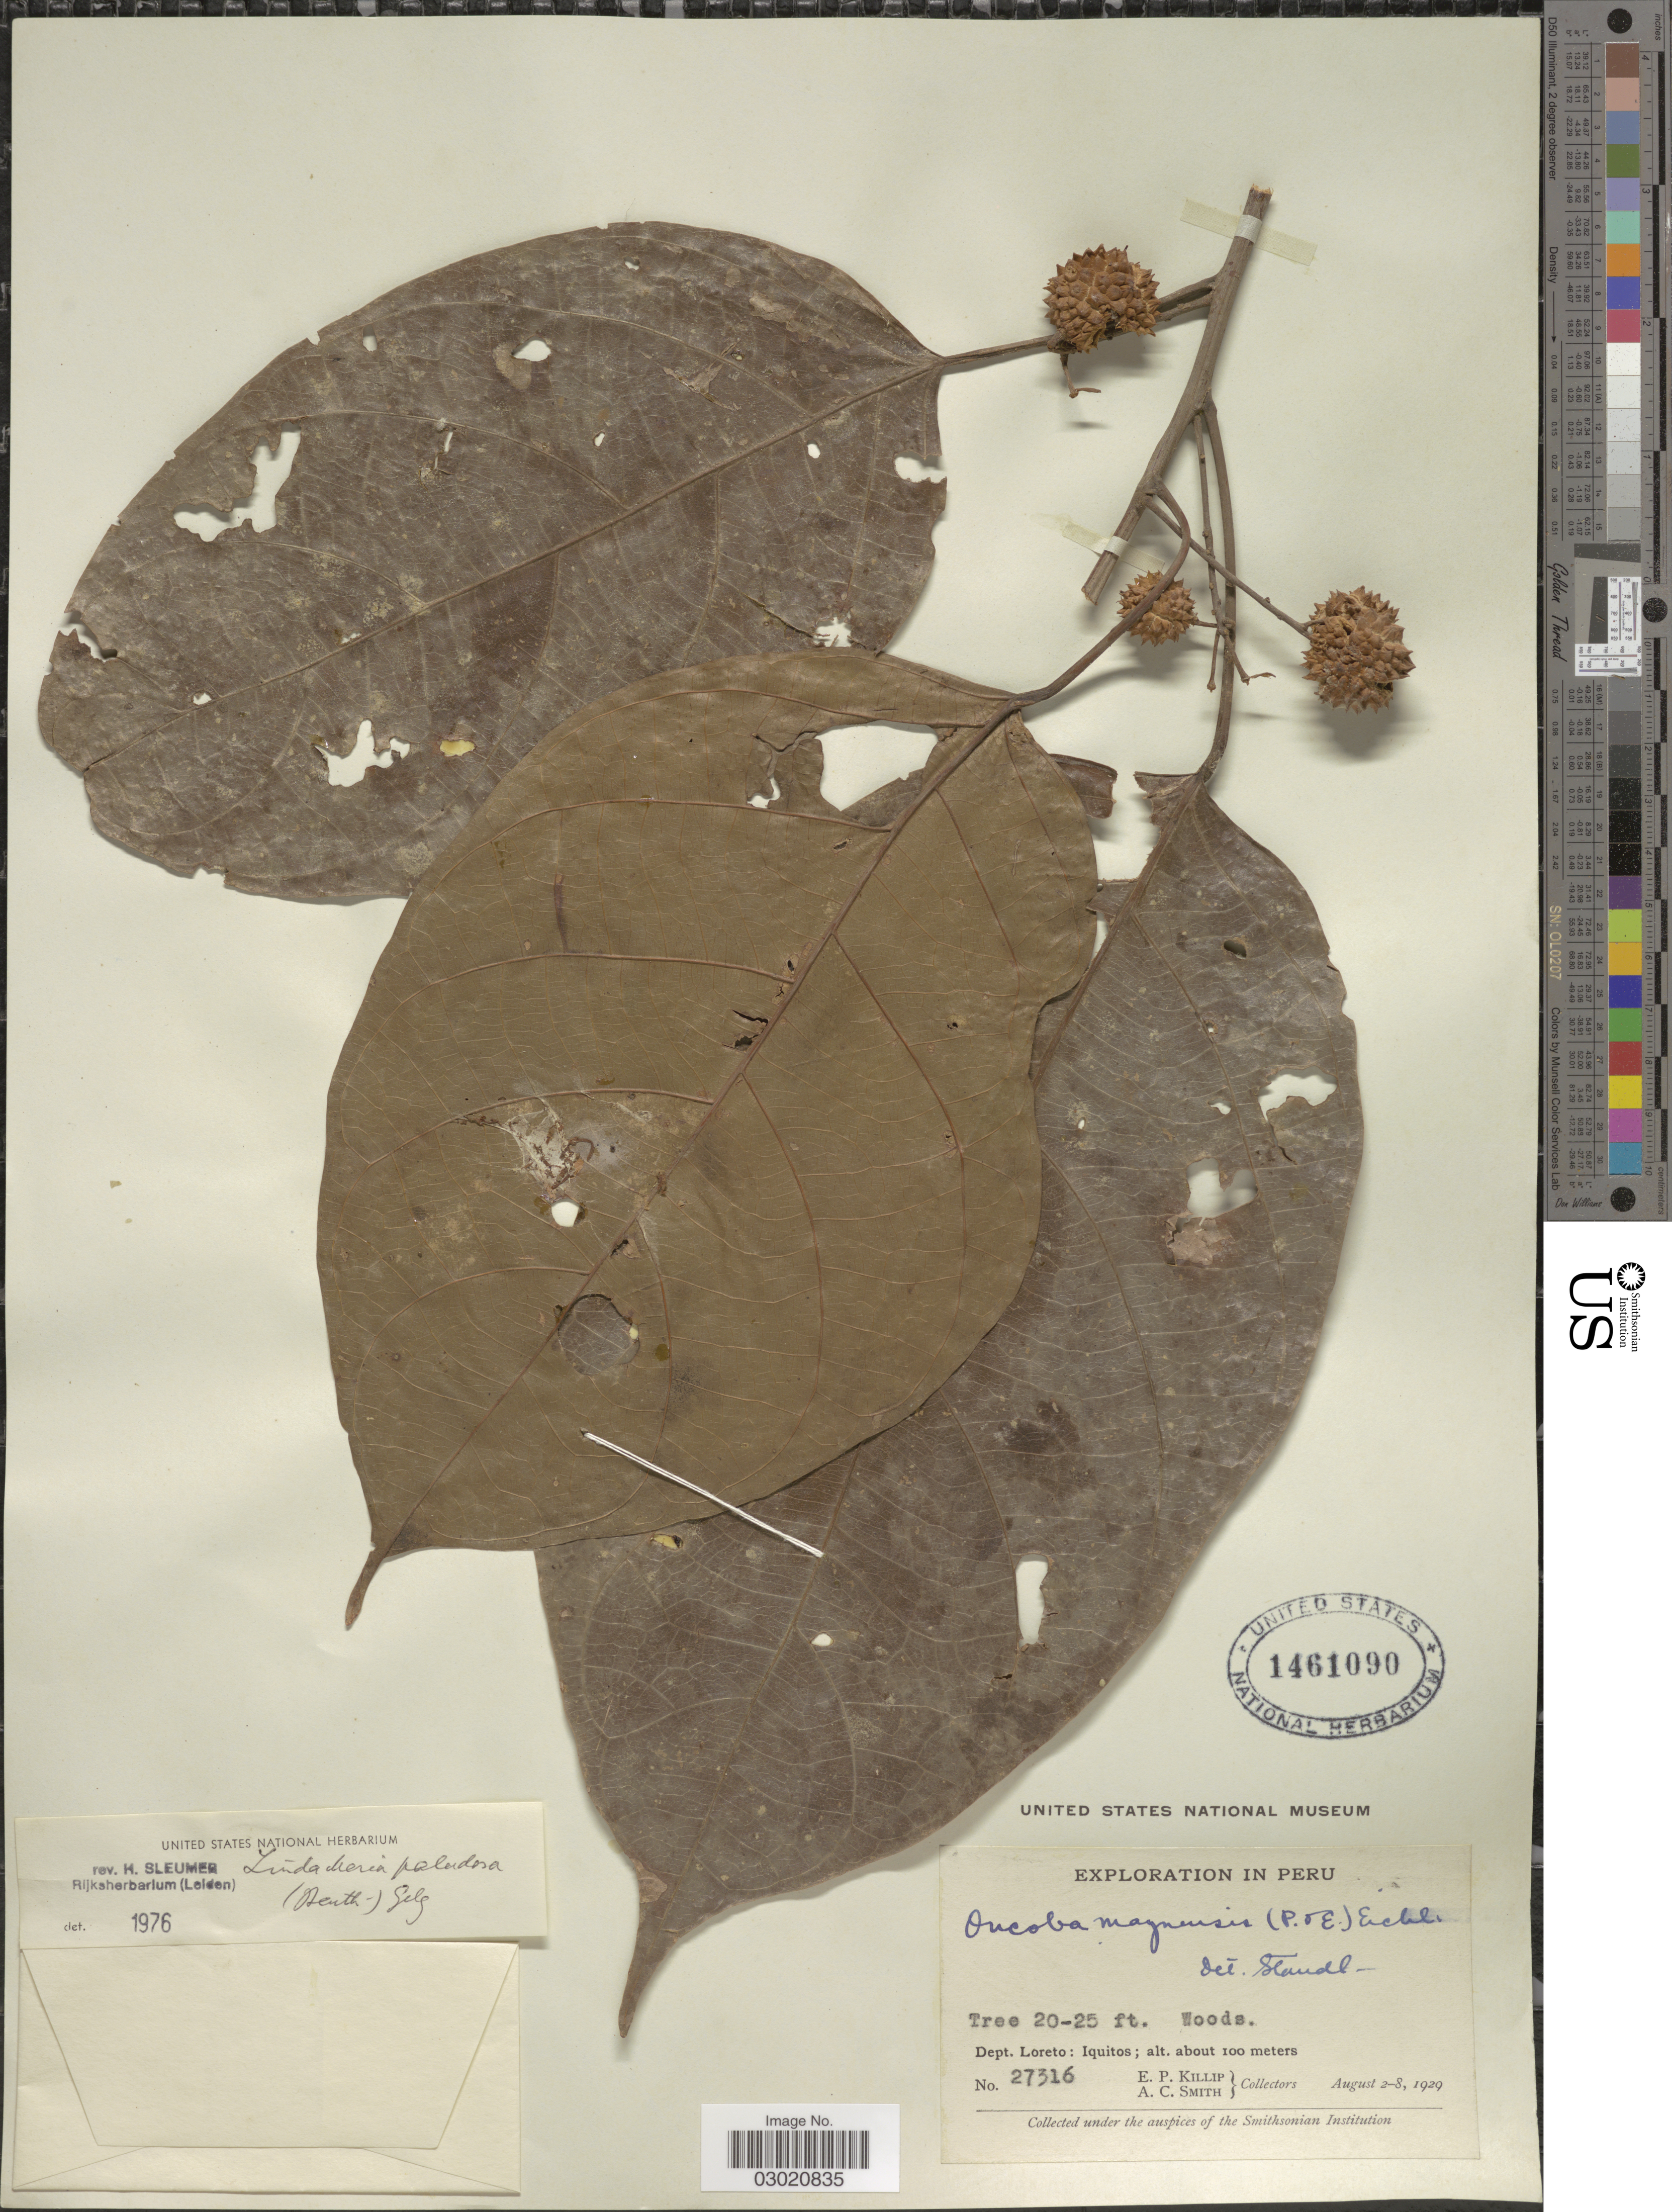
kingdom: Plantae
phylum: Tracheophyta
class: Magnoliopsida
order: Malpighiales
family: Achariaceae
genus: Lindackeria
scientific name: Lindackeria paludosa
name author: (Benth.) Gilg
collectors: E. P. Killip & A. C. Smith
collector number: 27316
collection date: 1929-08-02/1929-08-08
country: Peru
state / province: Loreto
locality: Depto. Loreto: Iquitos.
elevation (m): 100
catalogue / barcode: US 1461090